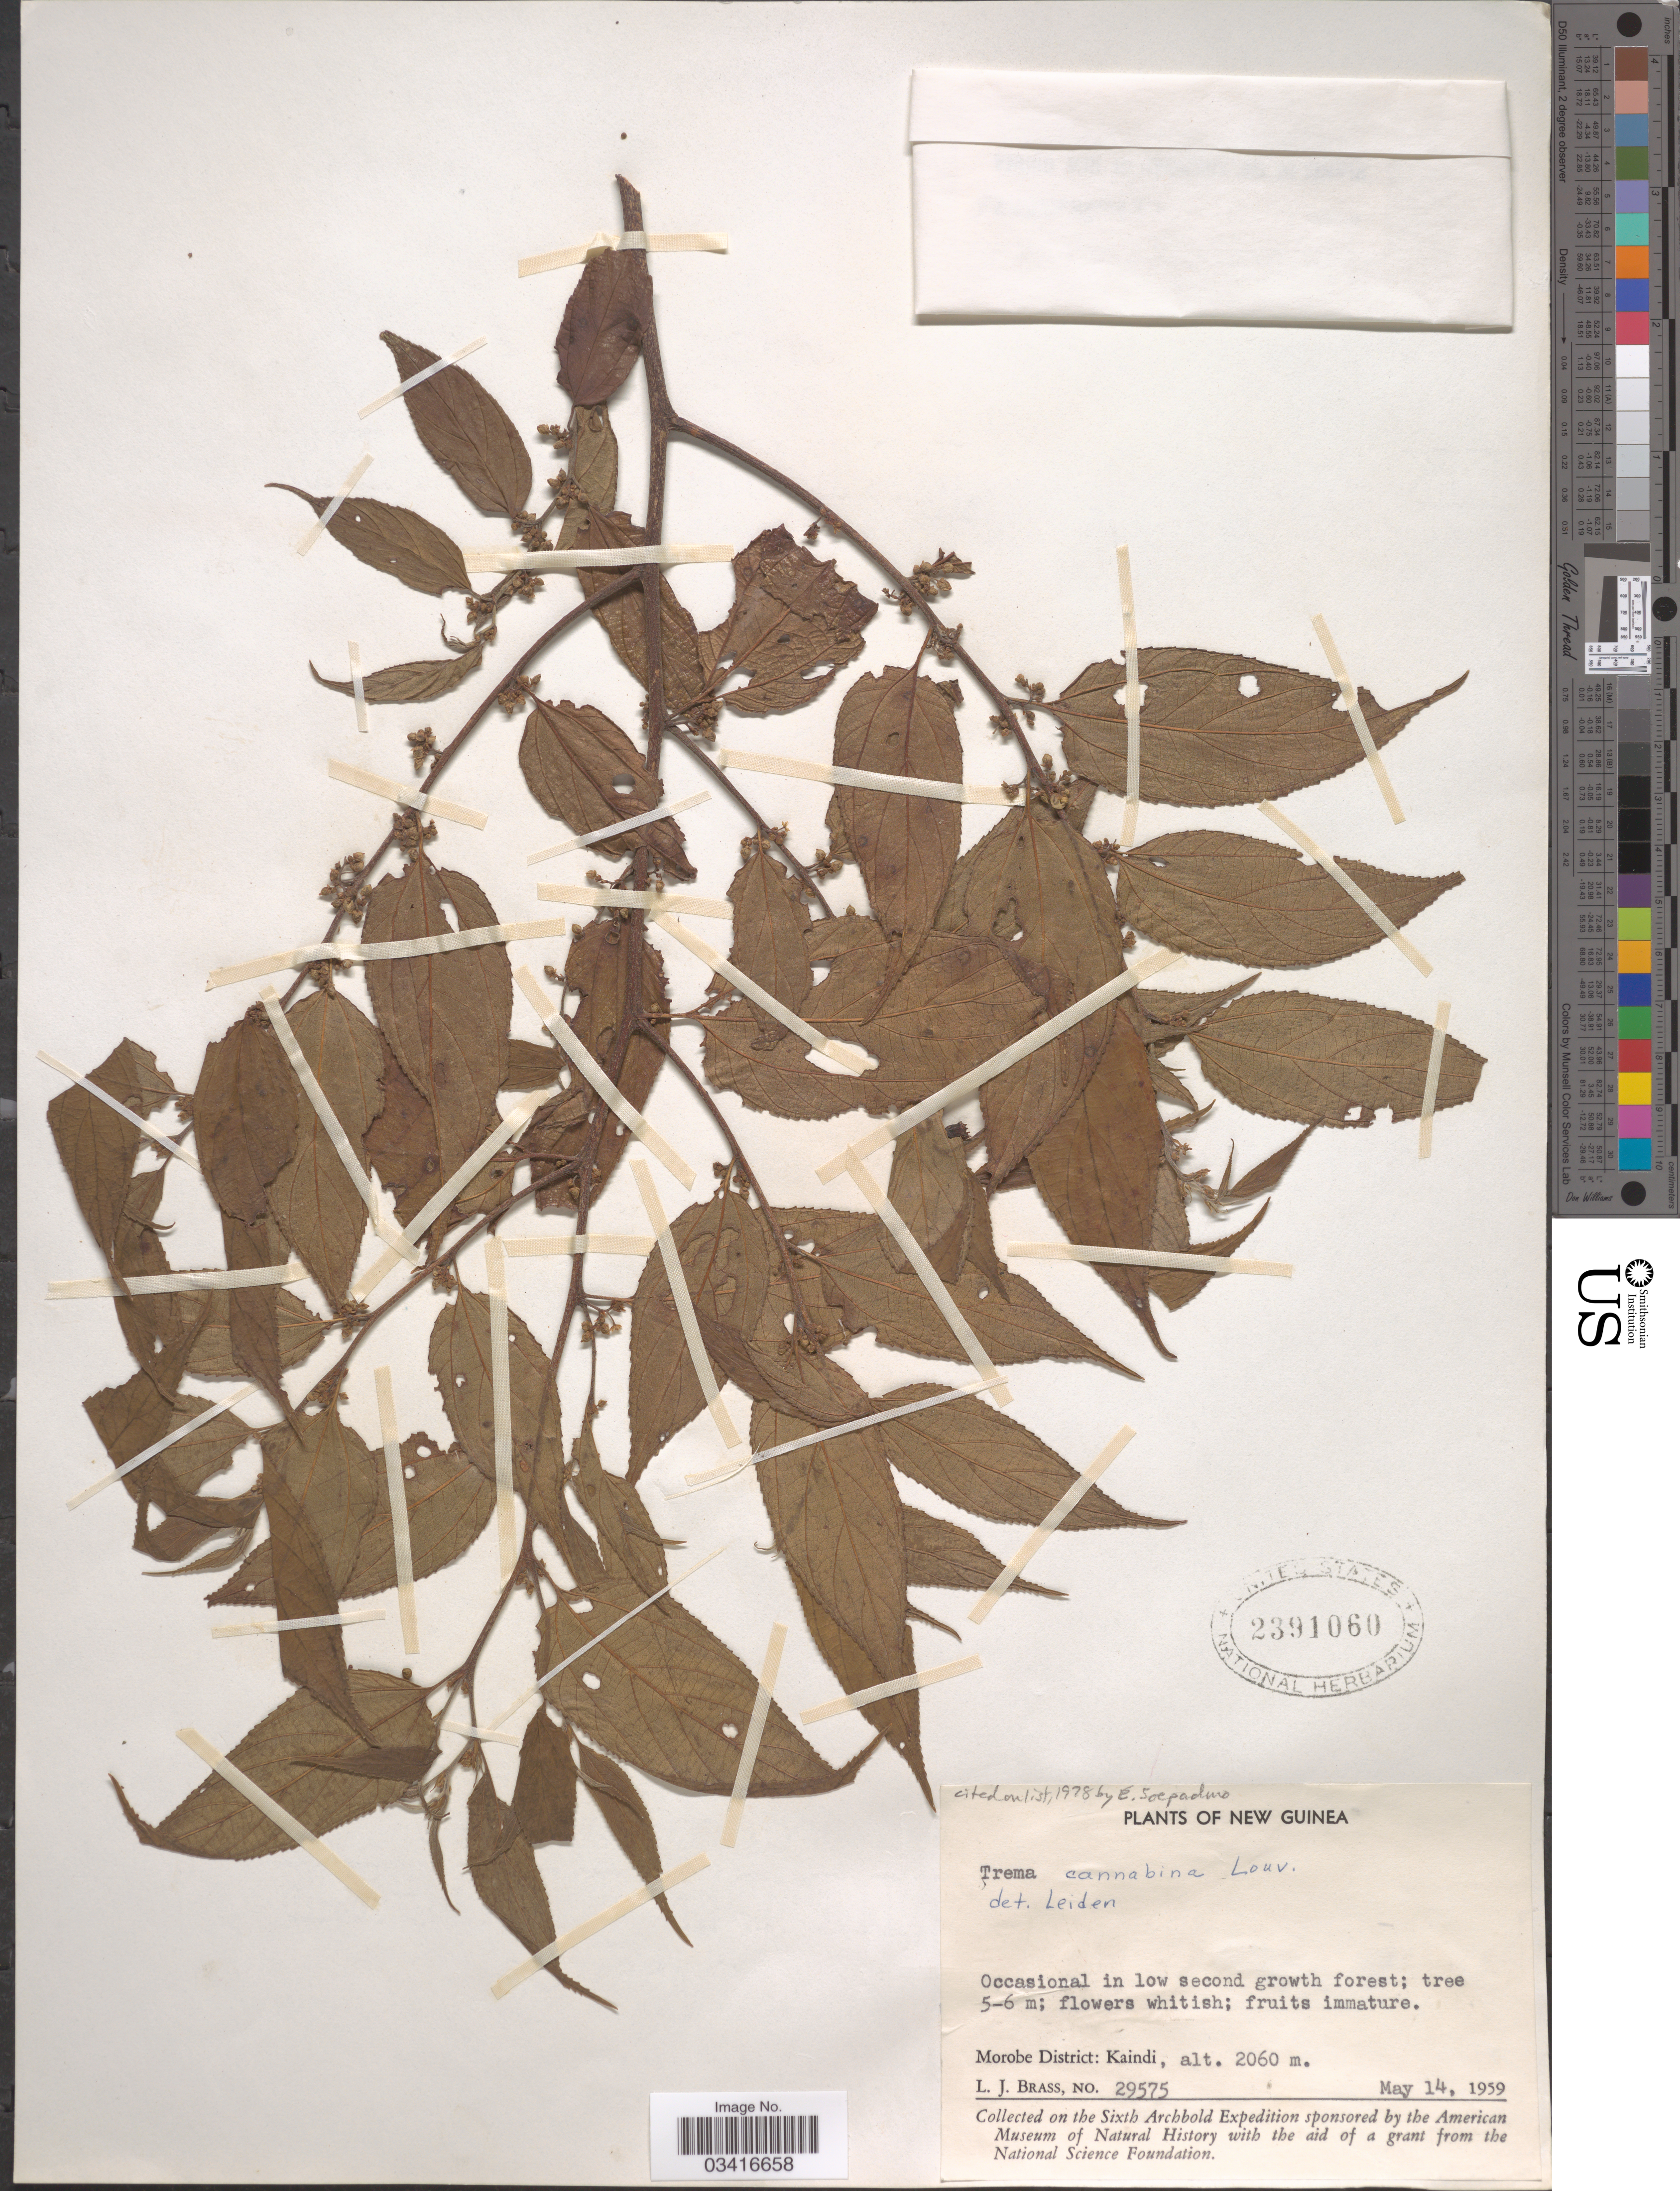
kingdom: Plantae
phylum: Tracheophyta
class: Magnoliopsida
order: Rosales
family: Cannabaceae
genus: Trema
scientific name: Trema cannabina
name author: Lour.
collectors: L. J. Brass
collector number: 29575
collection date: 1959-05-14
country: Papua New Guinea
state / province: Morobe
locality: New Guinea. Morobe District: Kaindi.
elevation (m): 2060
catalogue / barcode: US 2391060